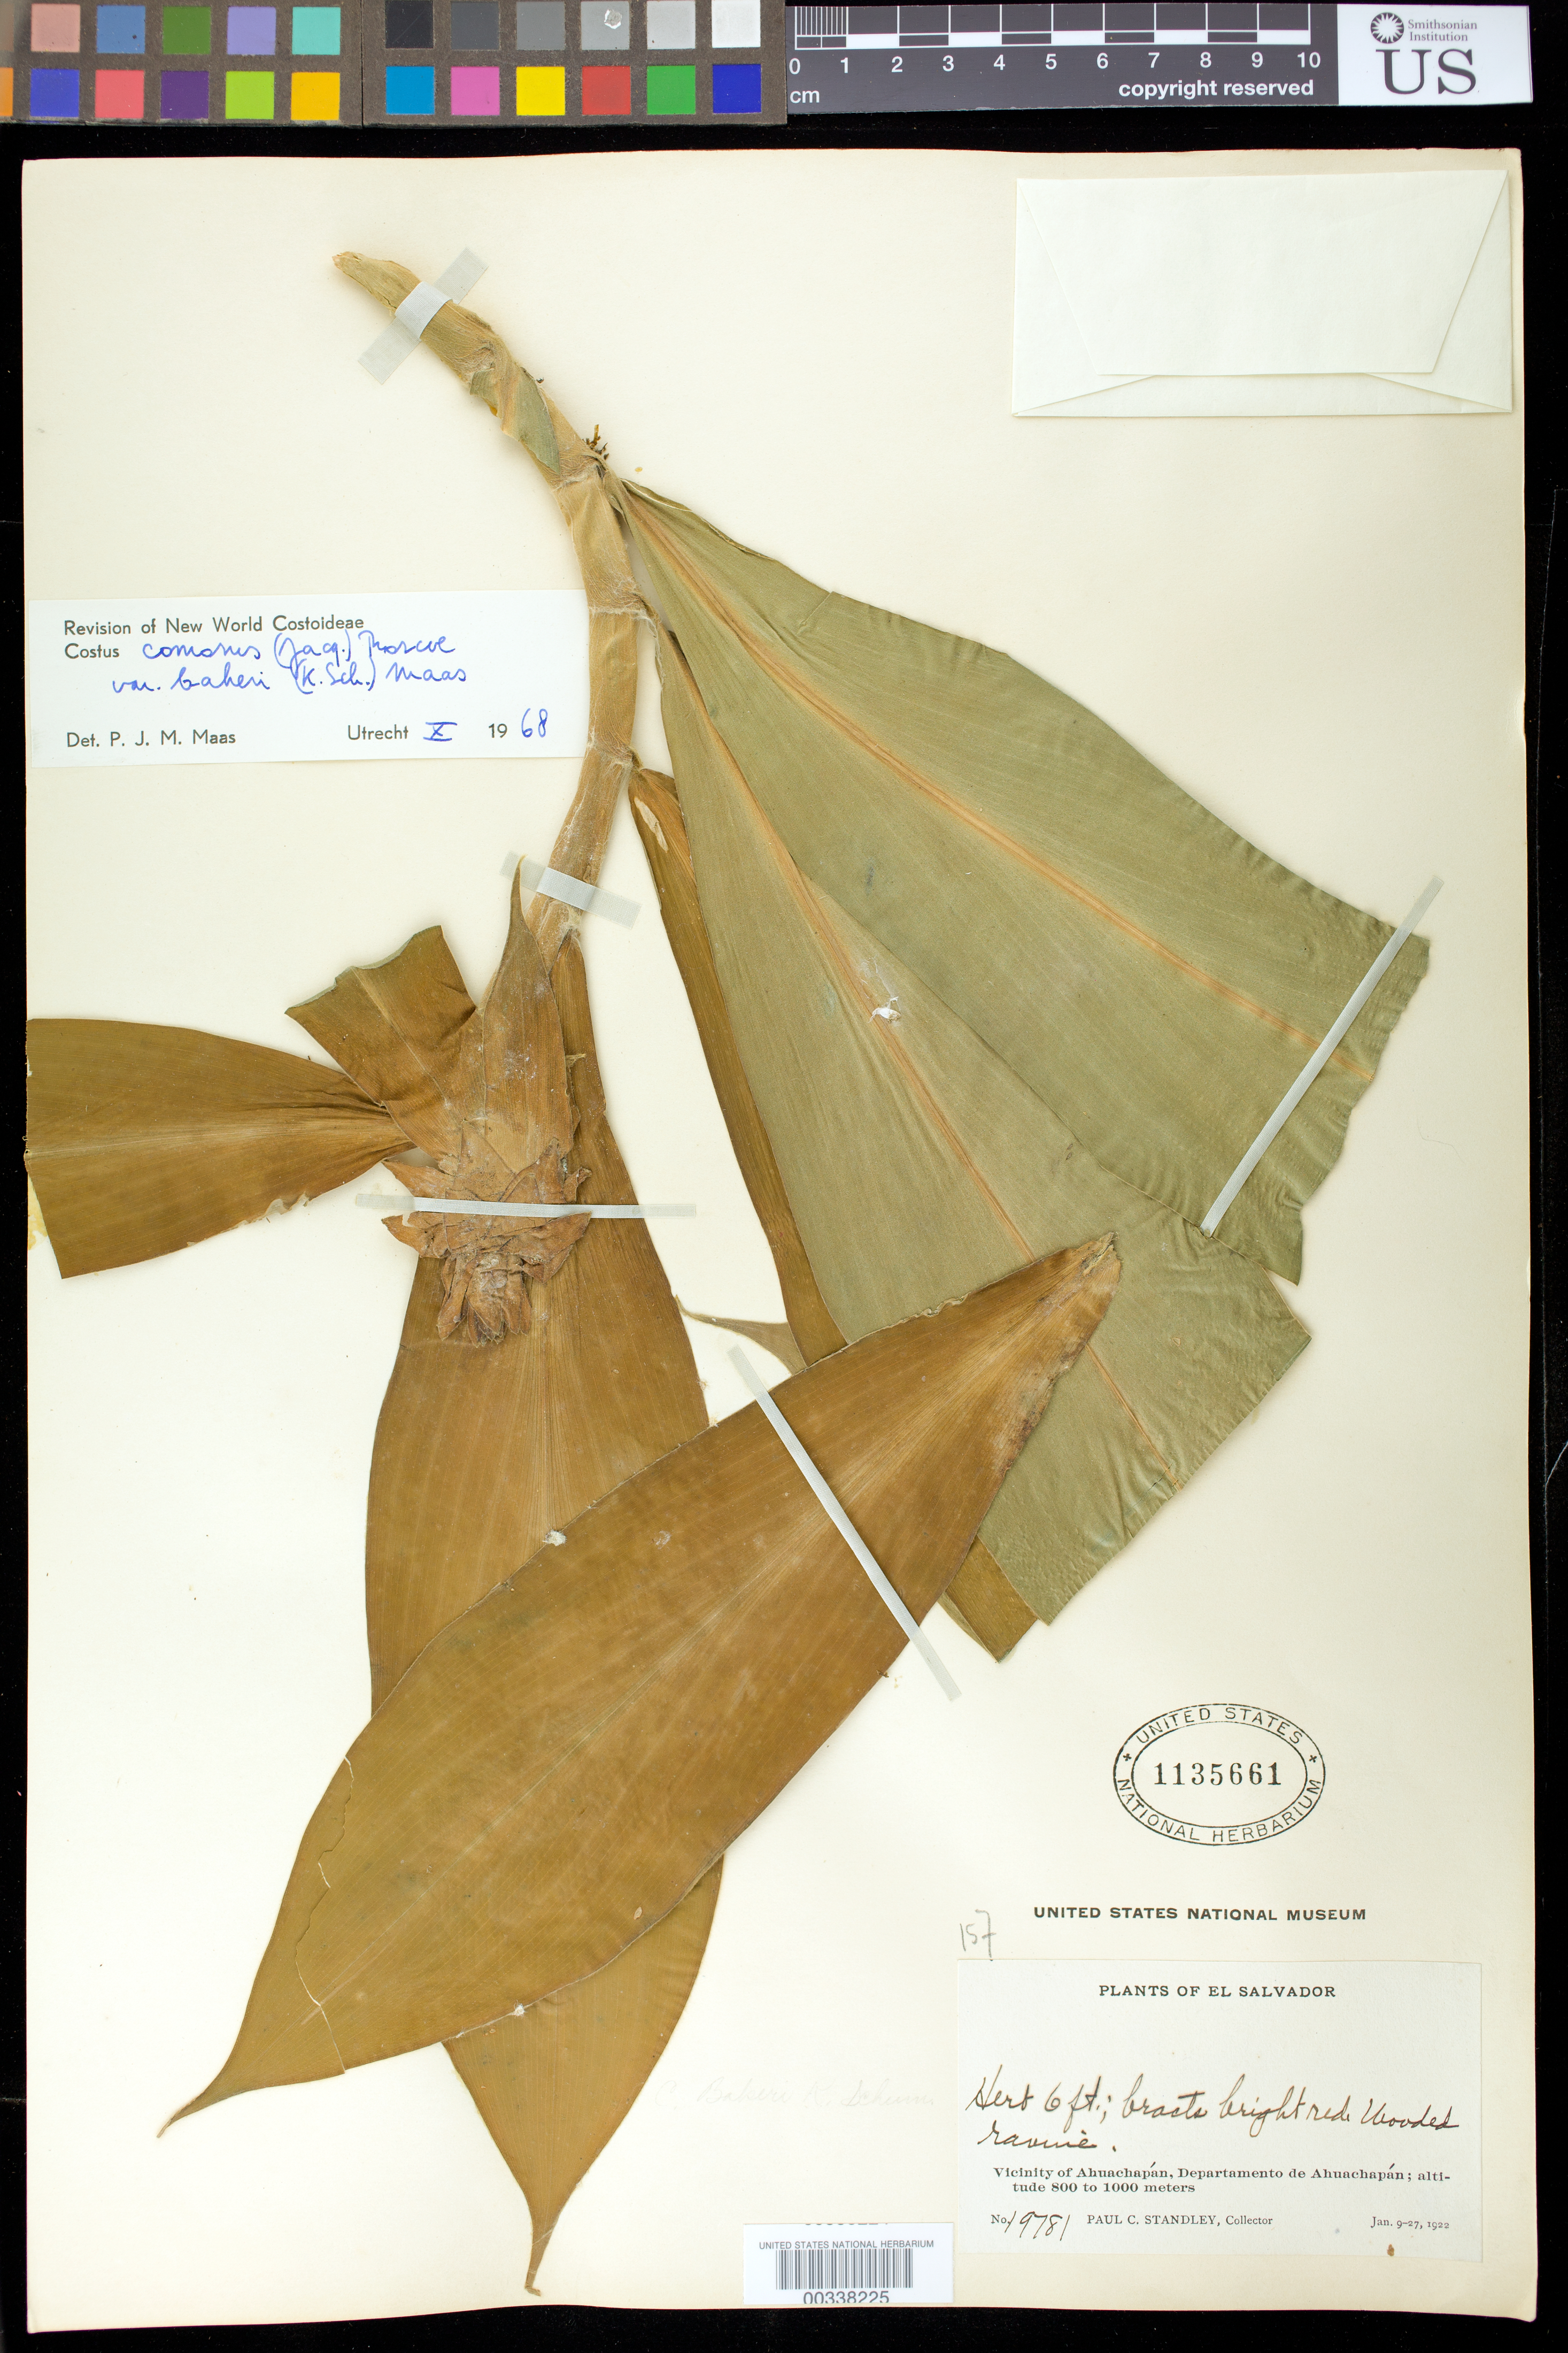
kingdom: Plantae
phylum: Tracheophyta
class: Liliopsida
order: Zingiberales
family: Costaceae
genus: Costus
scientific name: Costus comosus var. bakeri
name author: (K. Schum.) Maas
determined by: Maas, Paul J. M.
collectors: P. C. Standley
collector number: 19781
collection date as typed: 09 Jan 1922 to 27 Jan 1922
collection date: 1922-01-09/1922-01-27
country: El Salvador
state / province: Ahuachapán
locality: Vicinity of ahuachapano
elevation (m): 800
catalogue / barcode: US 1135661